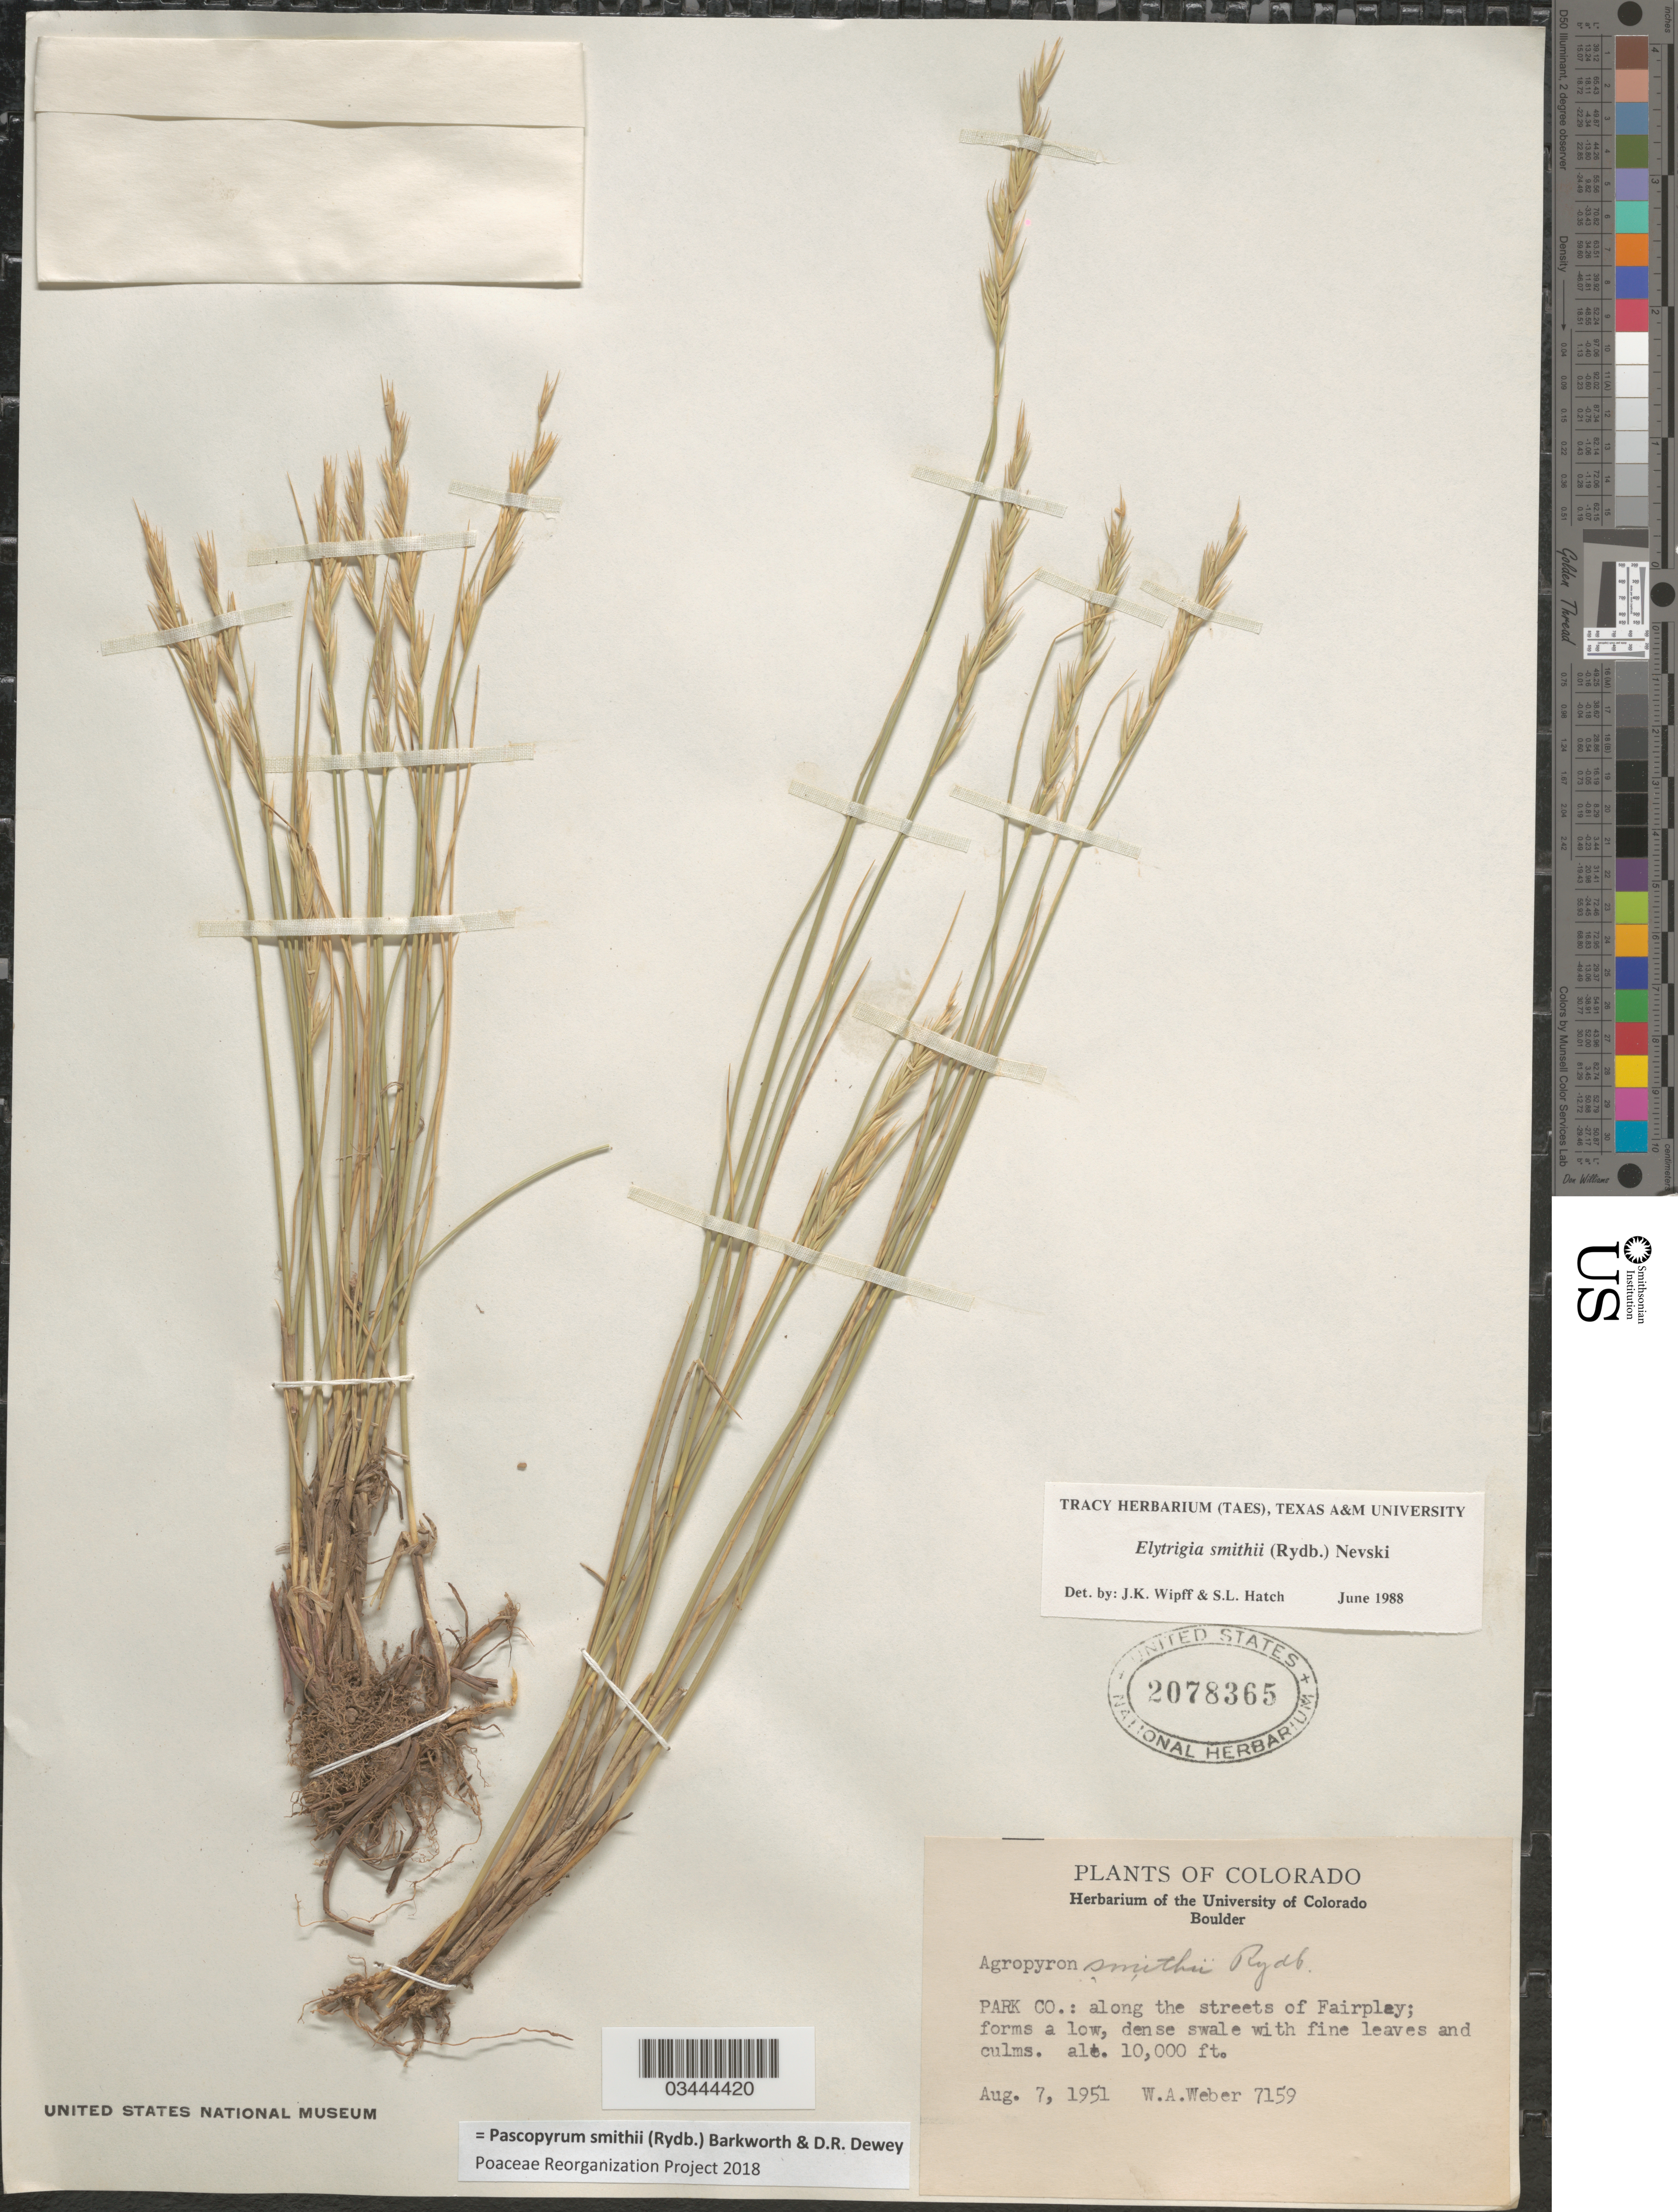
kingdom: Plantae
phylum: Tracheophyta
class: Liliopsida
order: Poales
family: Poaceae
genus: Pascopyrum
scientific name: Pascopyrum smithii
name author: (Rydb.) Barkworth & Dewey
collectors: W. A. Weber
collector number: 7159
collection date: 1951-08-07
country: United States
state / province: Colorado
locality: Park Co.: along the streets of Fairplay.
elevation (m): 3048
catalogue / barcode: US 2078365